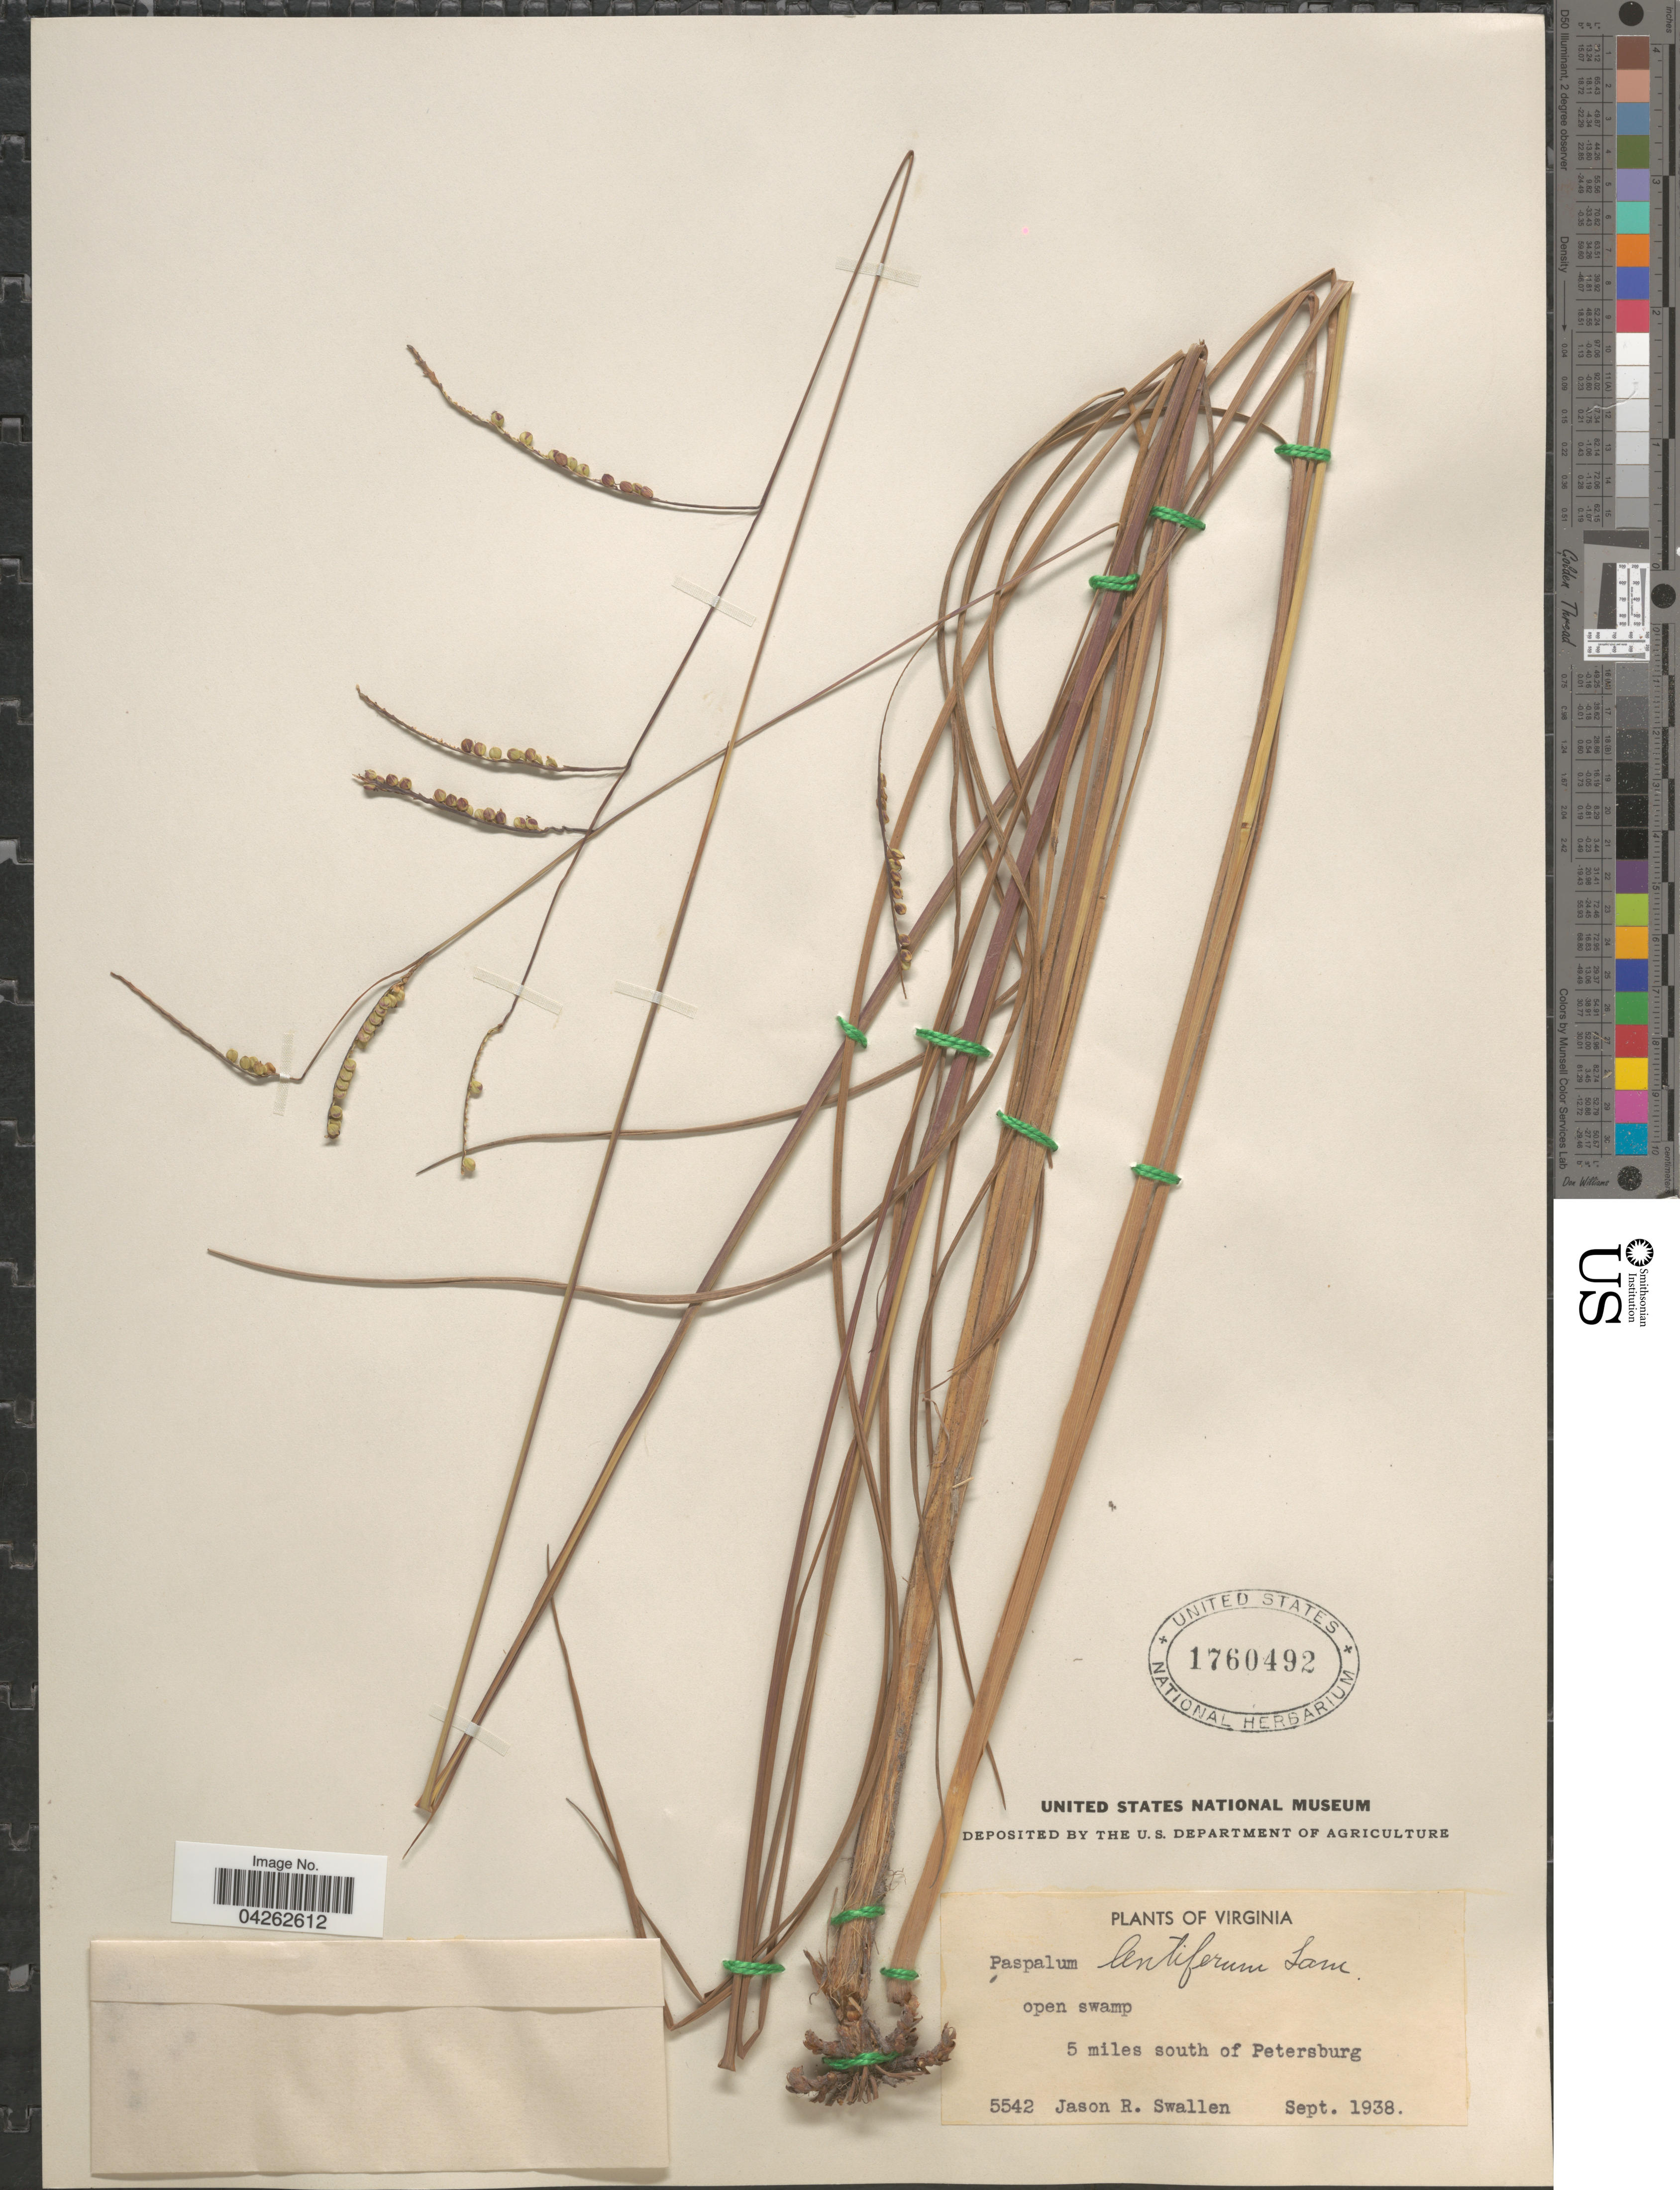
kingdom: Plantae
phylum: Tracheophyta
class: Liliopsida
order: Poales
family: Poaceae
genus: Paspalum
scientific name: Paspalum lentiferum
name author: Lam.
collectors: J. R. Swallen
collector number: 5542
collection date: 1938-09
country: United States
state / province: Virginia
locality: Open swamp, 5 miles south of Petersburg.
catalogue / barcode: US 1760492